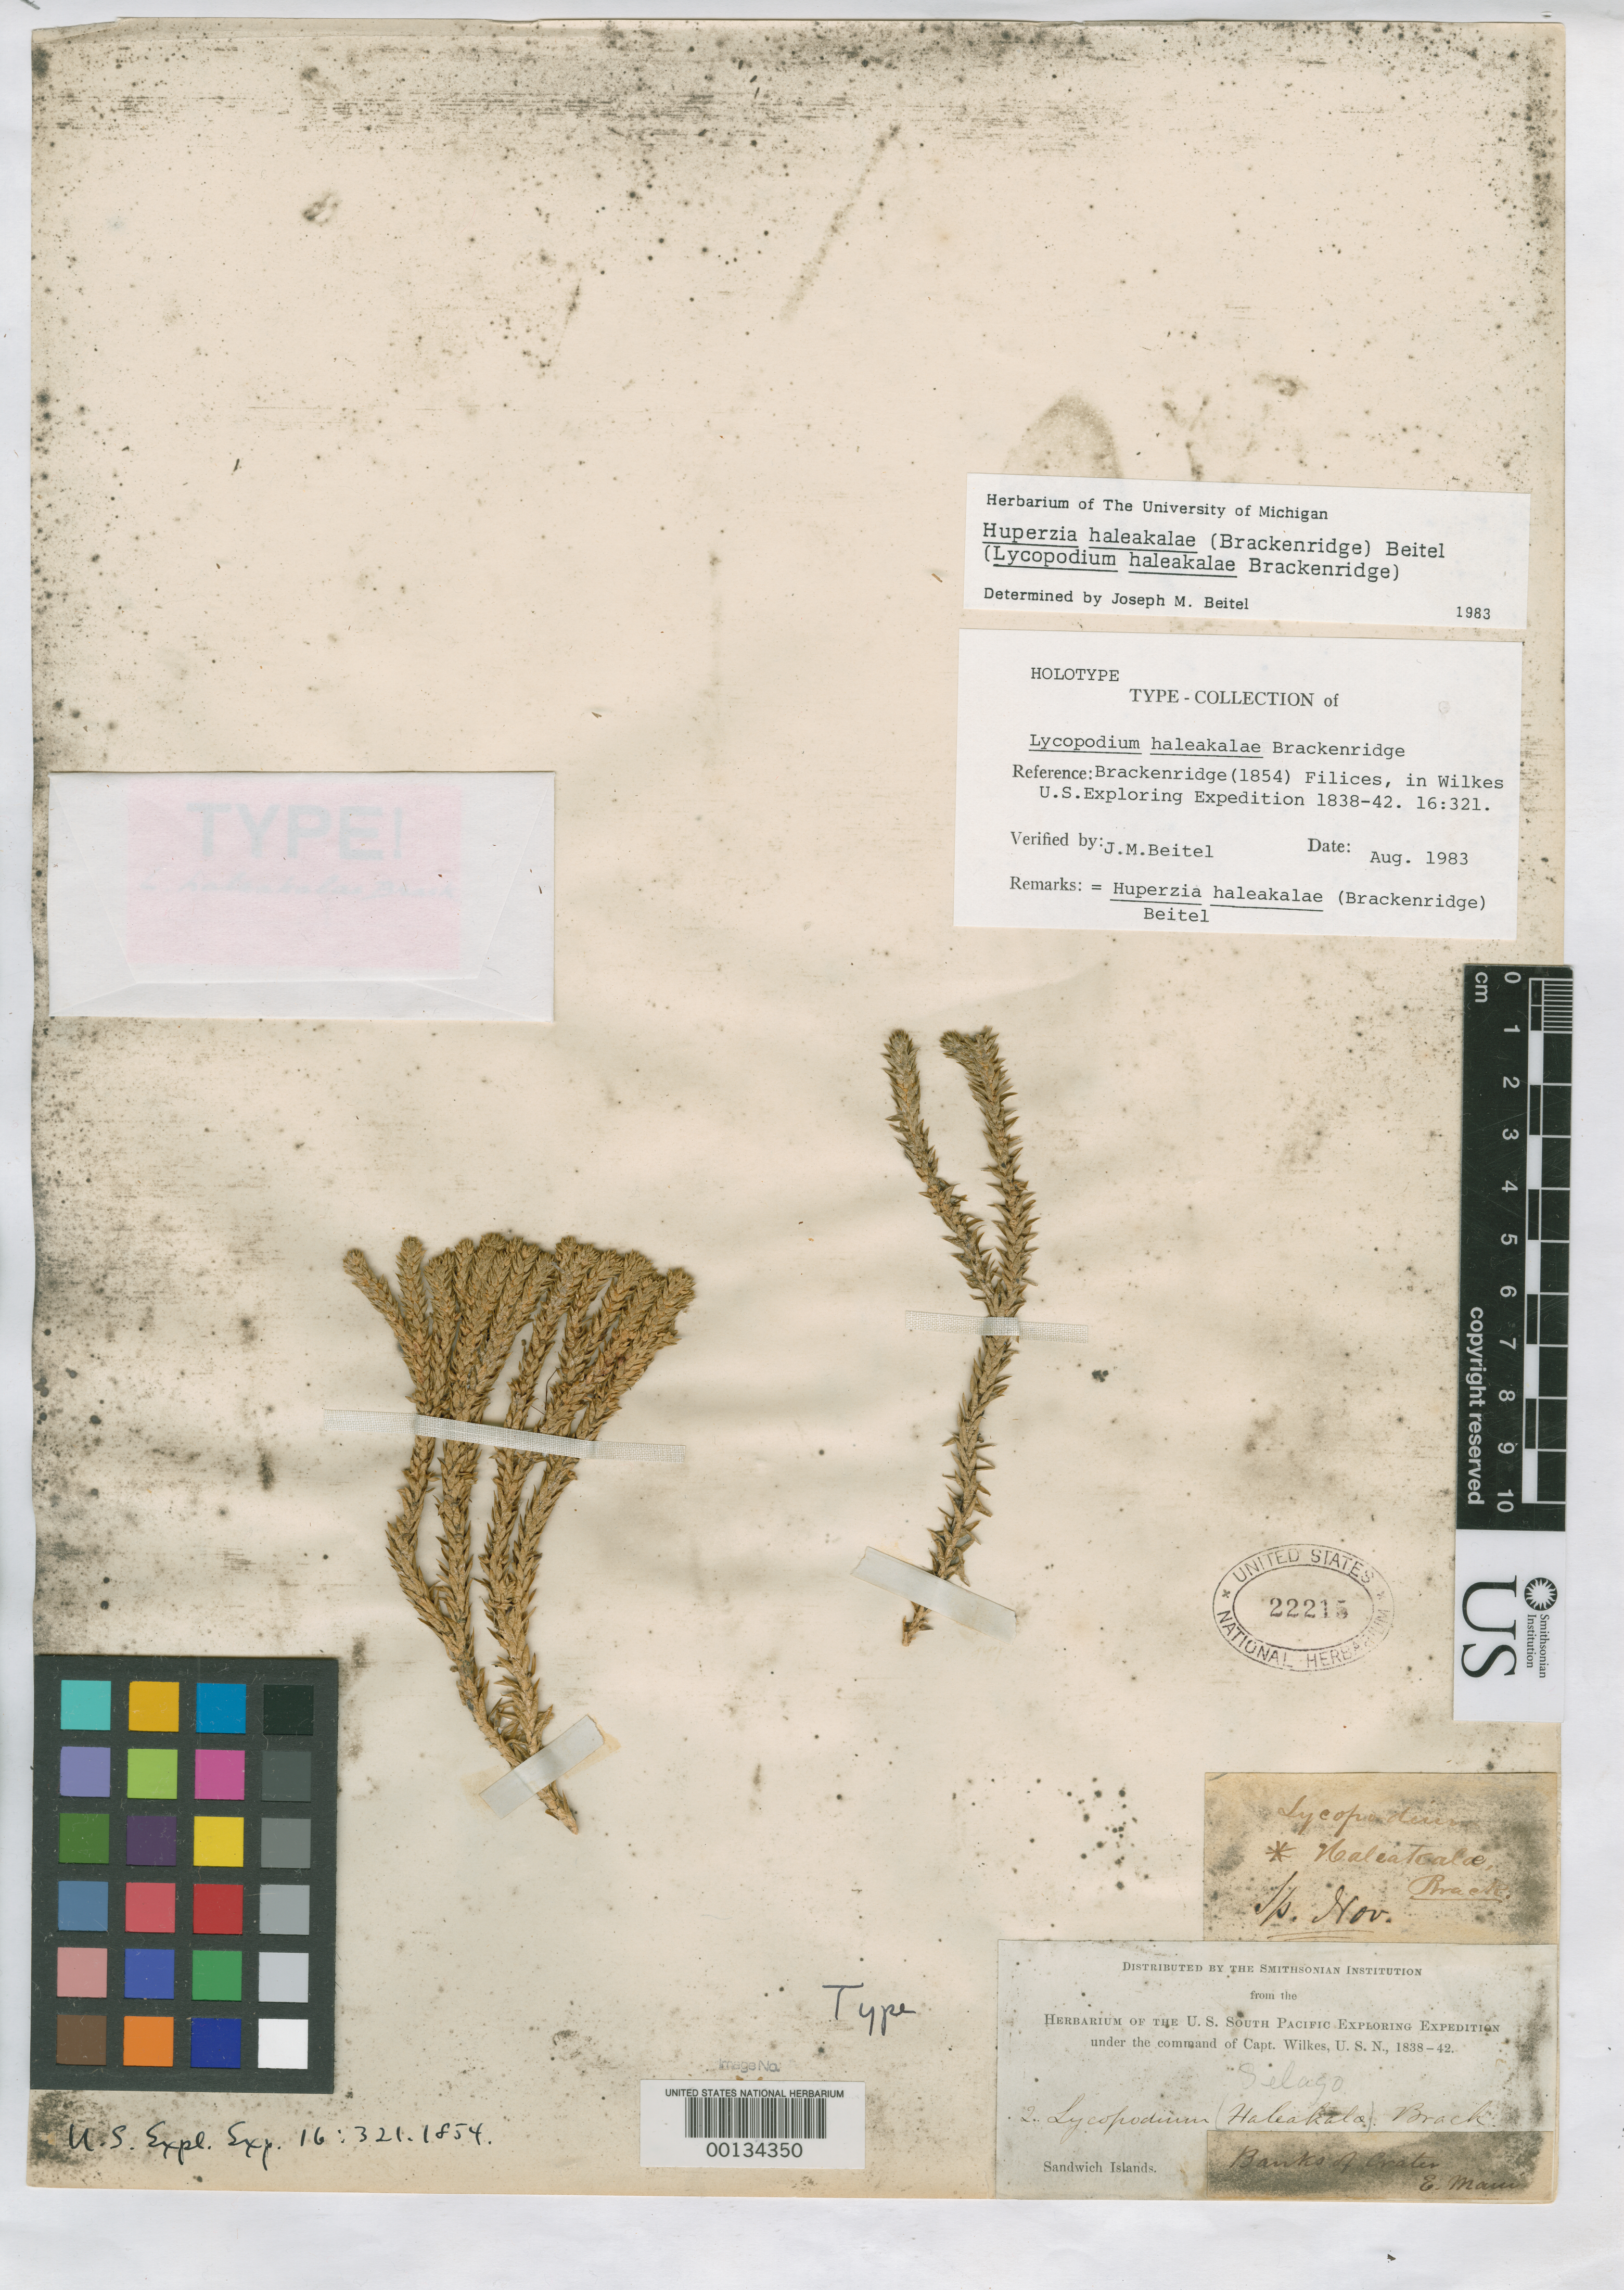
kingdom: Plantae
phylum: Tracheophyta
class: Lycopodiopsida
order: Lycopodiales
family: Lycopodiaceae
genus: Lycopodium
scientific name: Lycopodium haleakalae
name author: Brack. in Wilkes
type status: Holotype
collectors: Wilkes Explor. Exped.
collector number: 2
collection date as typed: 1838 to -- --- 1842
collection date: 1838/1842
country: United States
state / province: Hawaii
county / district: Hawaii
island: Hawaii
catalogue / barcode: US 22215